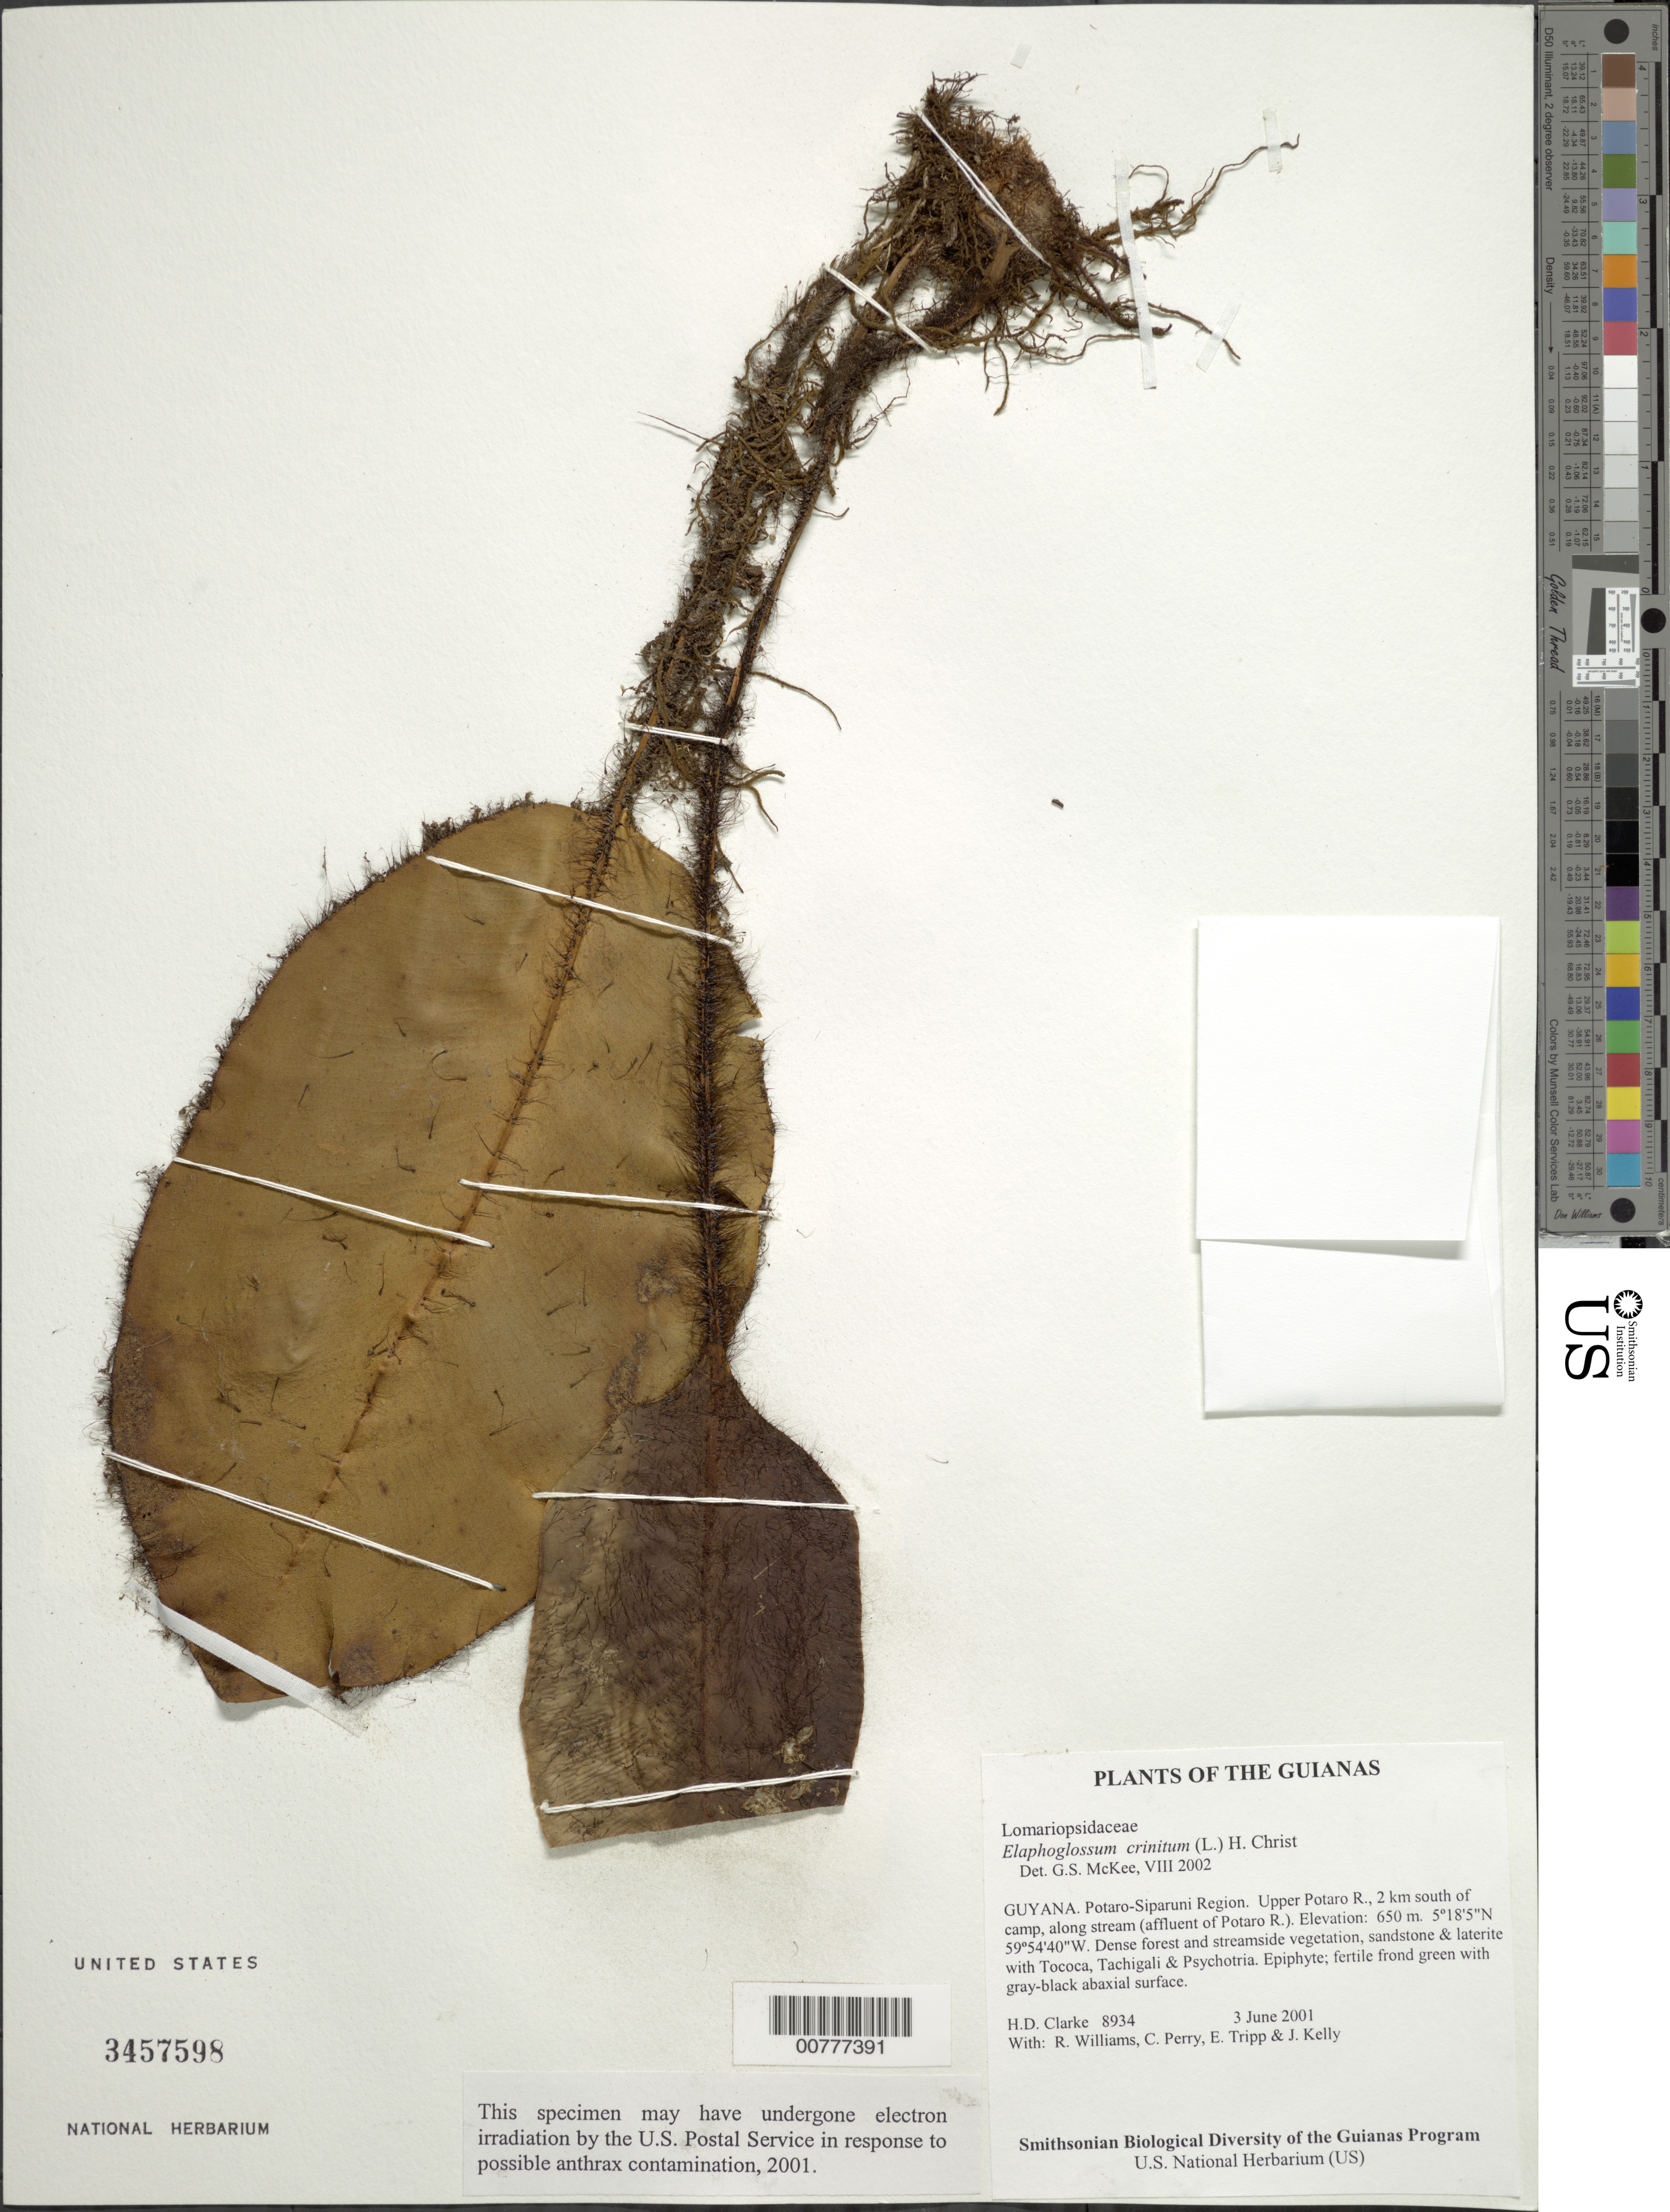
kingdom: Plantae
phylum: Tracheophyta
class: Polypodiopsida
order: Polypodiales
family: Dryopteridaceae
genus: Elaphoglossum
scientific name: Elaphoglossum crinitum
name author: (L.) Christ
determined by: McKee, G. S., (US), NMNH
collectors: H. D. Clarke, R. Williams, C. Perry, E. Tripp & J. Kelly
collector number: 8934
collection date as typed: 3 June 2001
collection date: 2001-06-03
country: Guyana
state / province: Potaro-Siparuni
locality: Upper Potaro R., 2 km south of camp, along stream (affluent of Potaro R.)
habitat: Dense forest and streamside vegetation, sandstone & laterite with Tococa, Tachigali & Psychotria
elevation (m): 650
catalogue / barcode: US 3457598